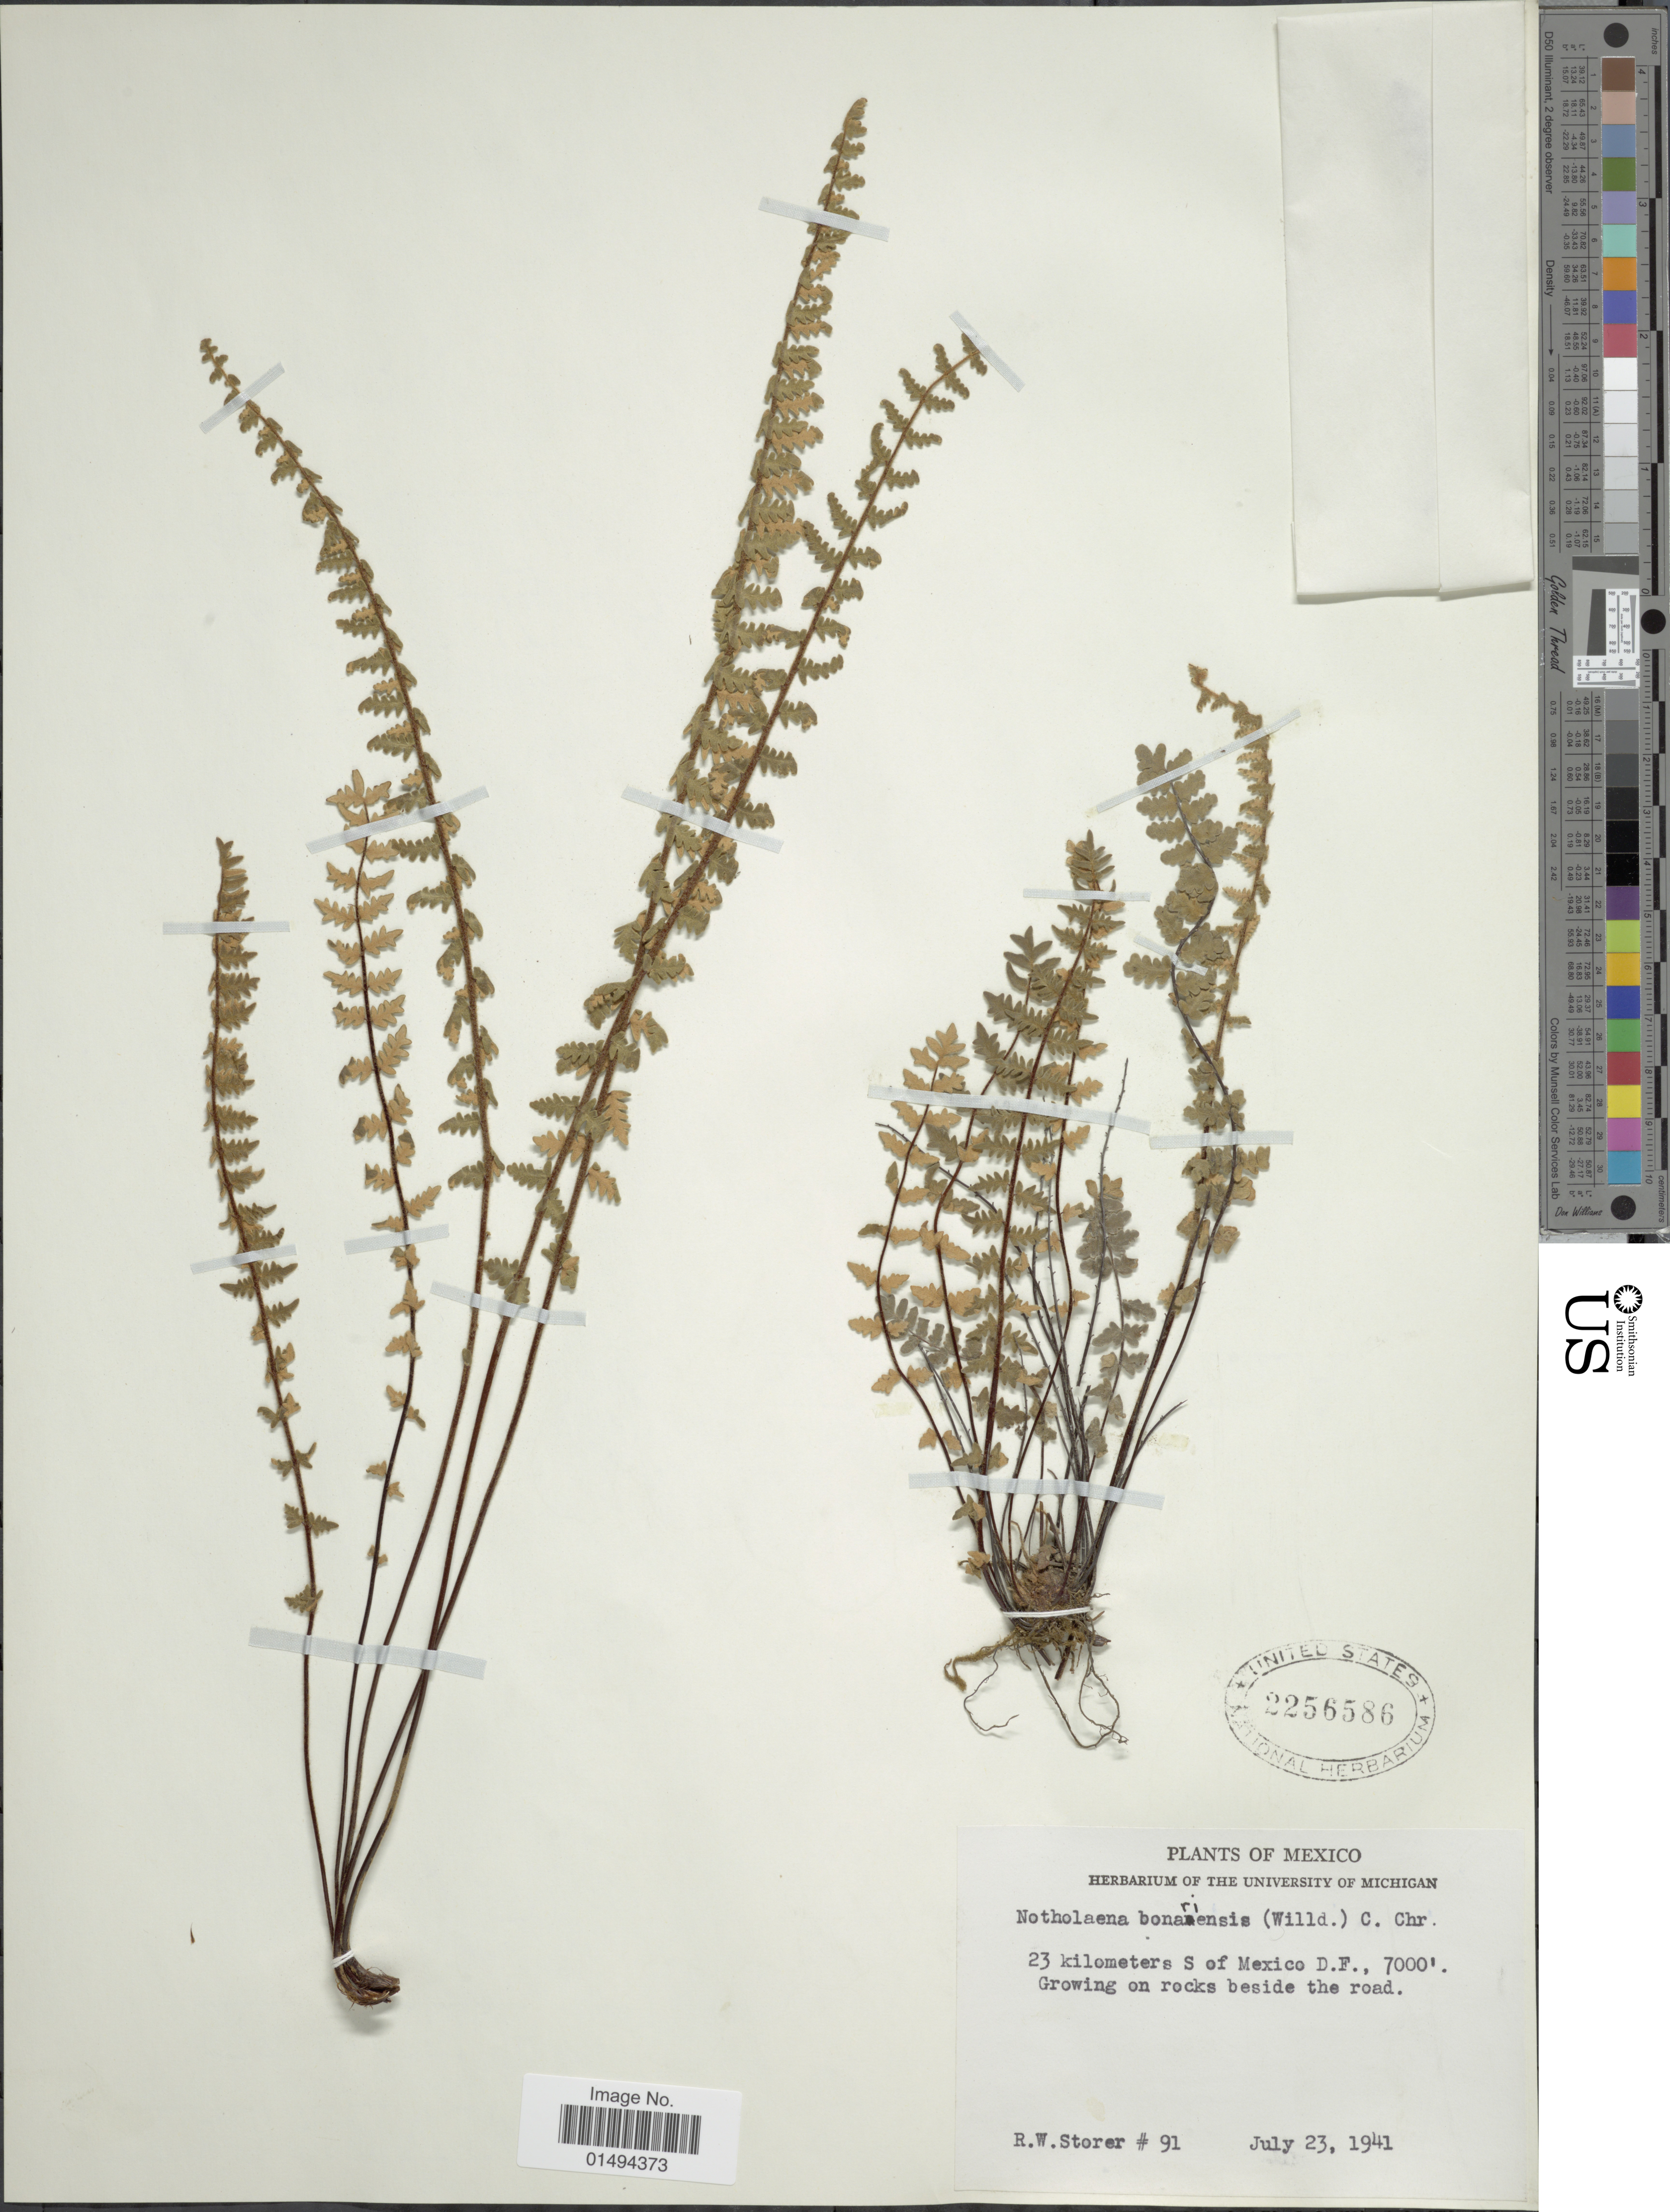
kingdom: Plantae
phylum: Tracheophyta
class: Polypodiopsida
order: Polypodiales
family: Pteridaceae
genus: Myriopteris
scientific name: Myriopteris aurea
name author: (Poir.) Grusz & Windham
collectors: R. Storer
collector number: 91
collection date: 1941-07-23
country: Mexico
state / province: Distrito Federal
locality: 23 kilometers S of Mexico D.F., growing on rocks beside the road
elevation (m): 2134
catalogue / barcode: US 2256586